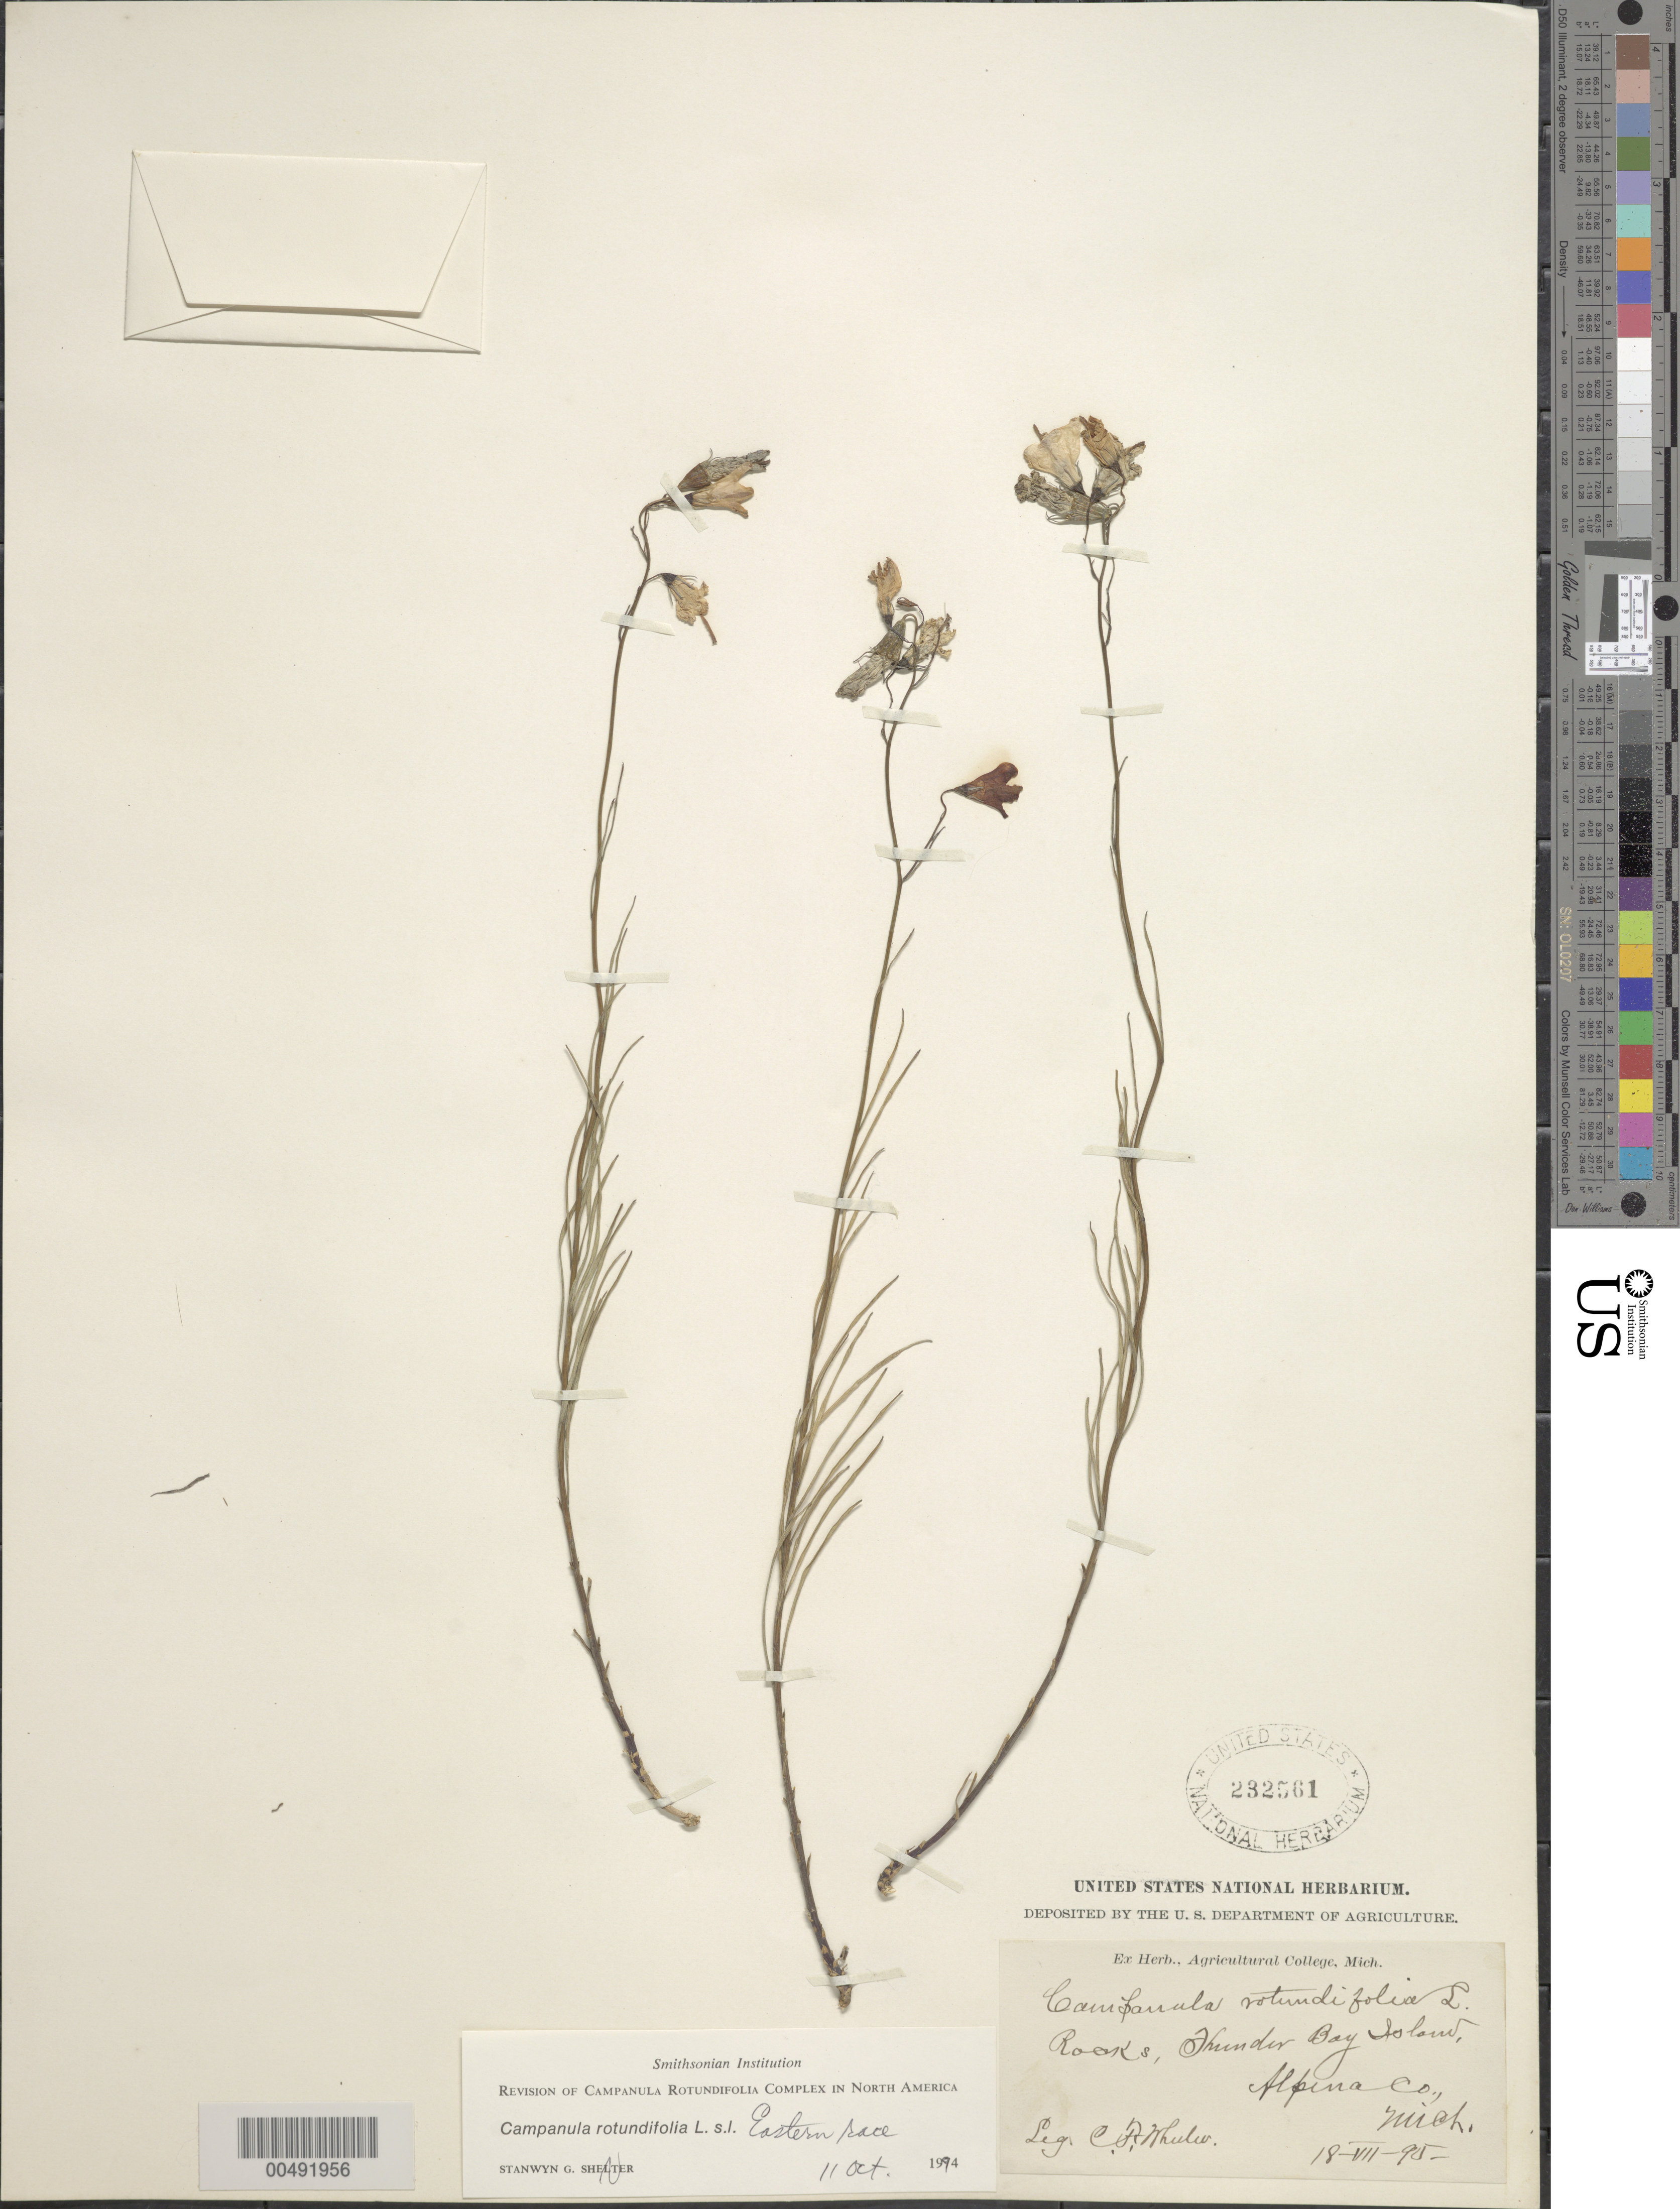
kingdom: Plantae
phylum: Tracheophyta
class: Magnoliopsida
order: Asterales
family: Campanulaceae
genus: Campanula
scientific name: Campanula rotundifolia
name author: L.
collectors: C. Wheeler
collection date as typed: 18 Jul 1895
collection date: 1895-07-18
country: United States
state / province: Michigan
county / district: Alpena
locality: Thunder Bay Island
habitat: rocks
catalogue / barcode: US 232561